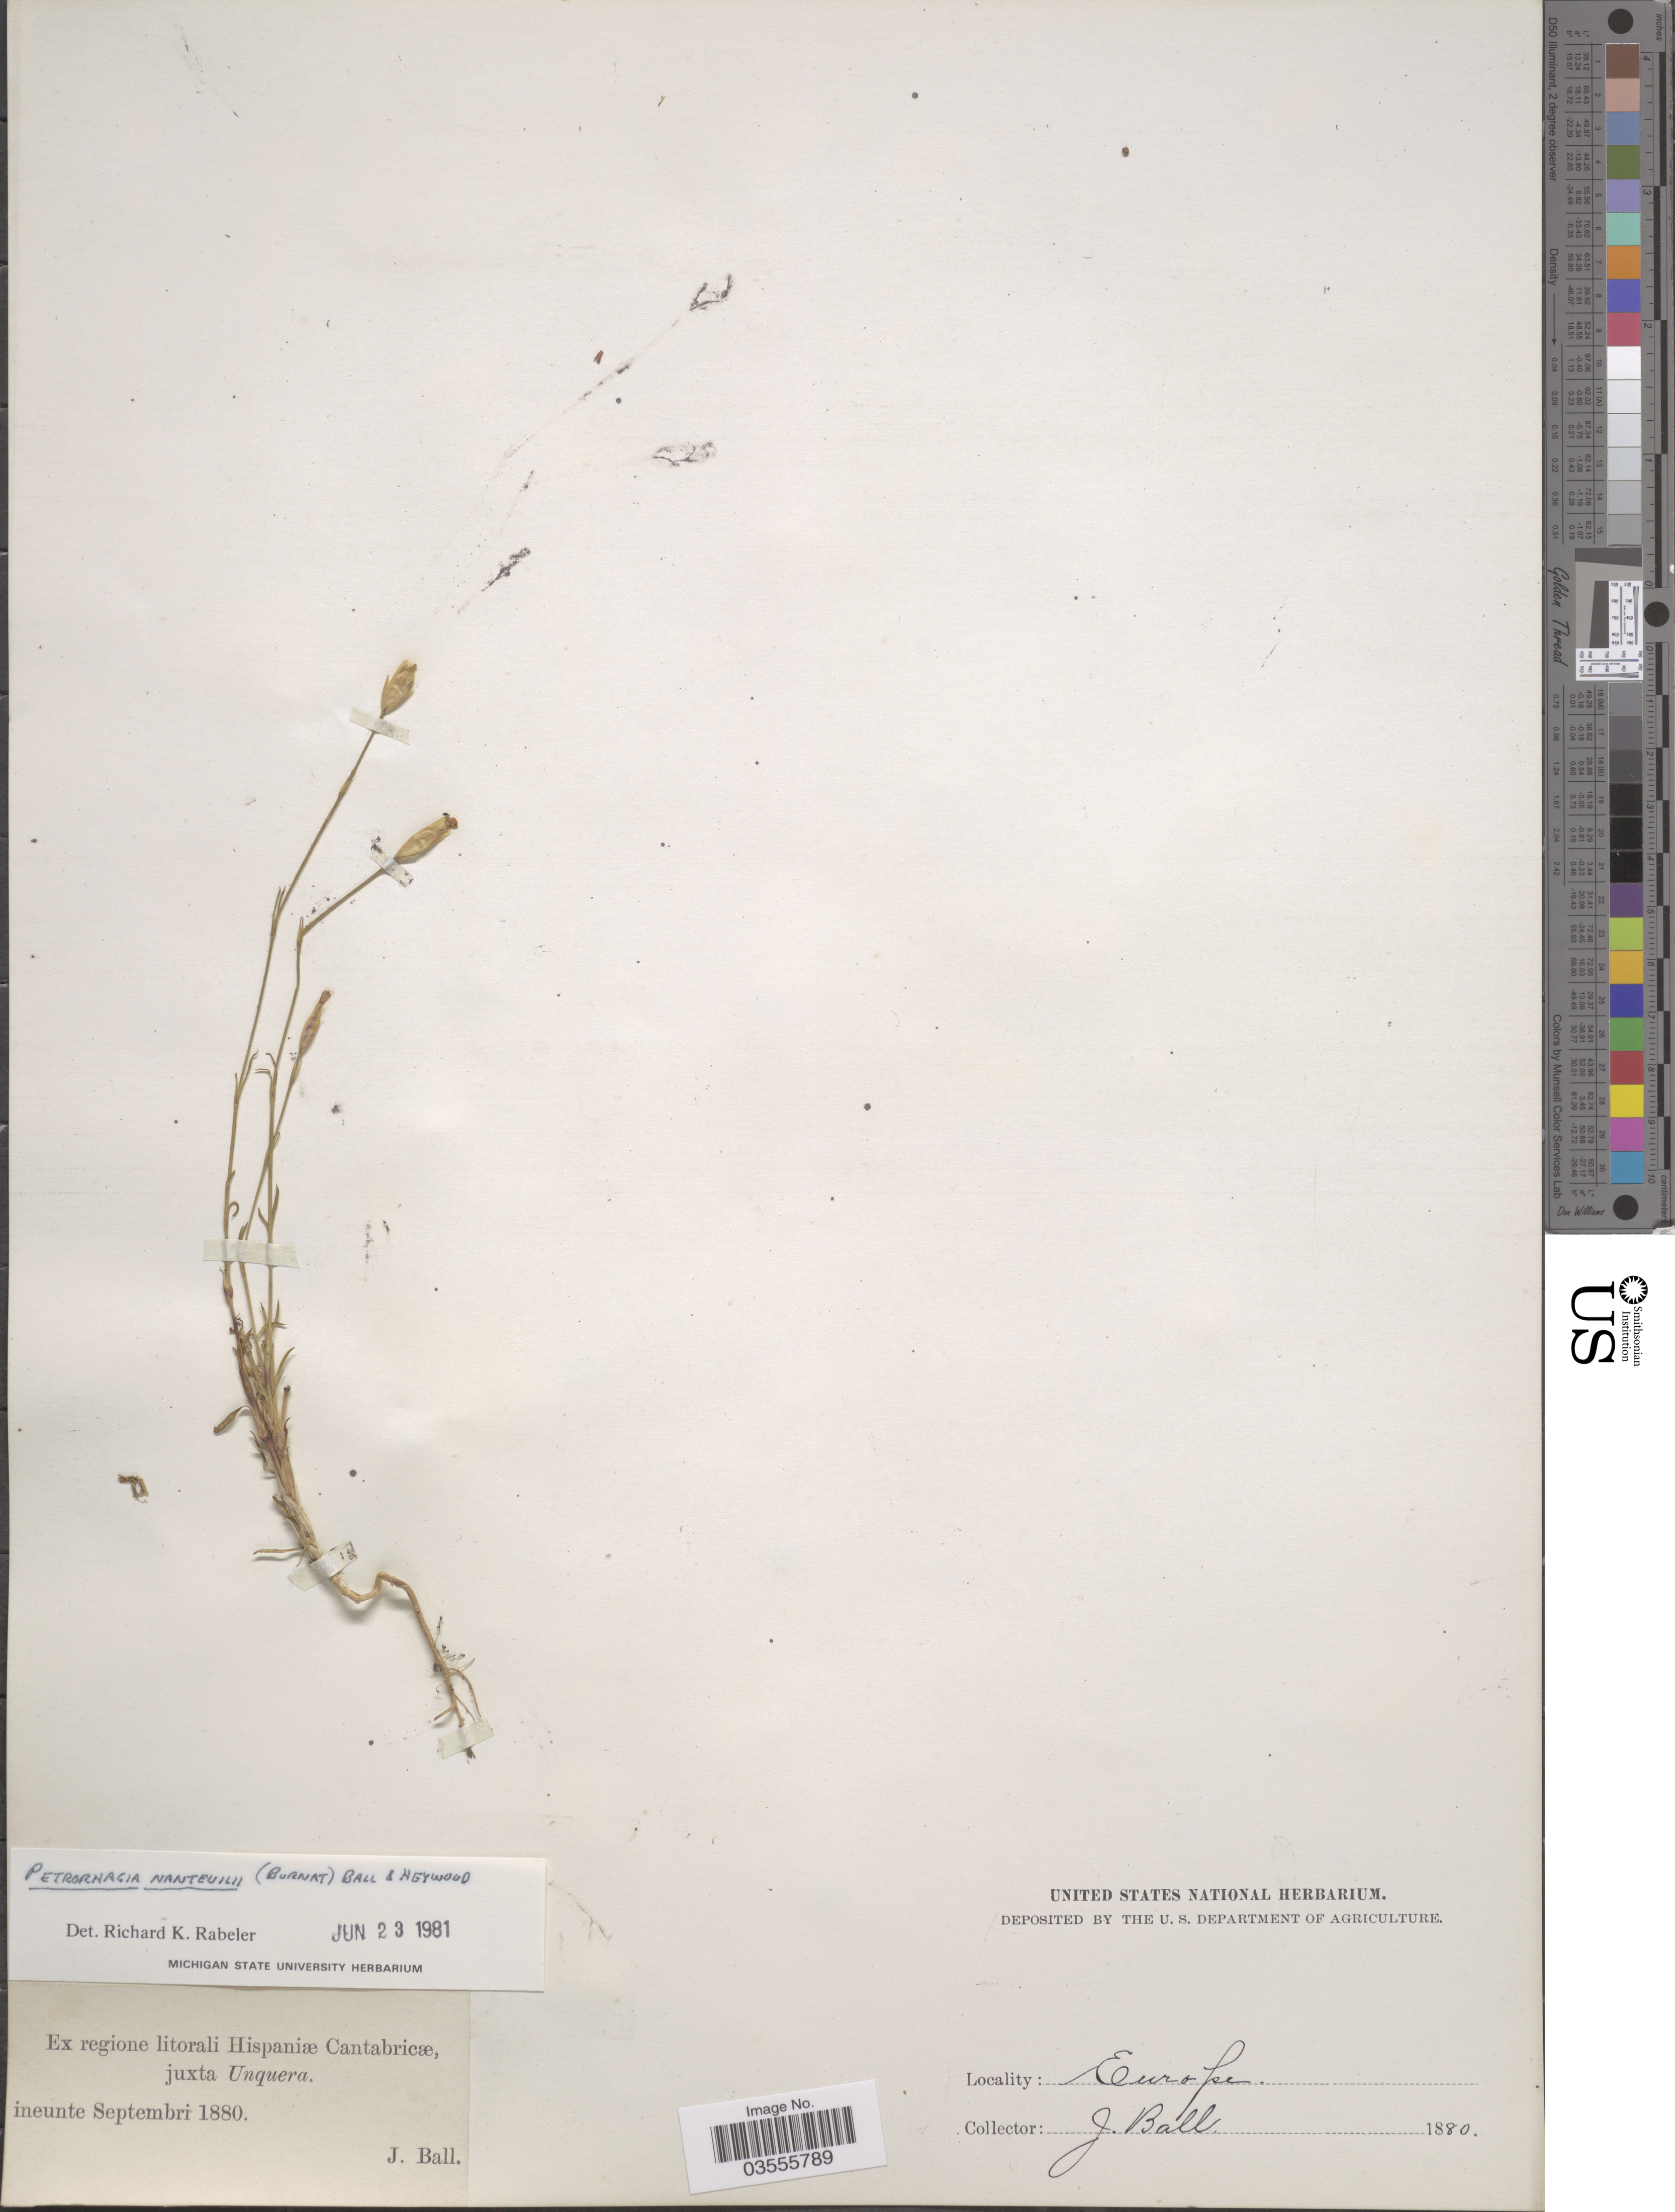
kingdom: Plantae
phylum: Tracheophyta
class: Magnoliopsida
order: Caryophyllales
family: Caryophyllaceae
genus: Petrorhagia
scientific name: Petrorhagia nanteuilii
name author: (Burnat) P.W. Ball & Heywood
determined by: Rabeler, P. K.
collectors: J. Ball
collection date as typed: ineunte Septembri 1880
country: Spain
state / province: Cantabria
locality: Ex regione litorali Hispaniæ Cantabricæ, juxta Unquera.